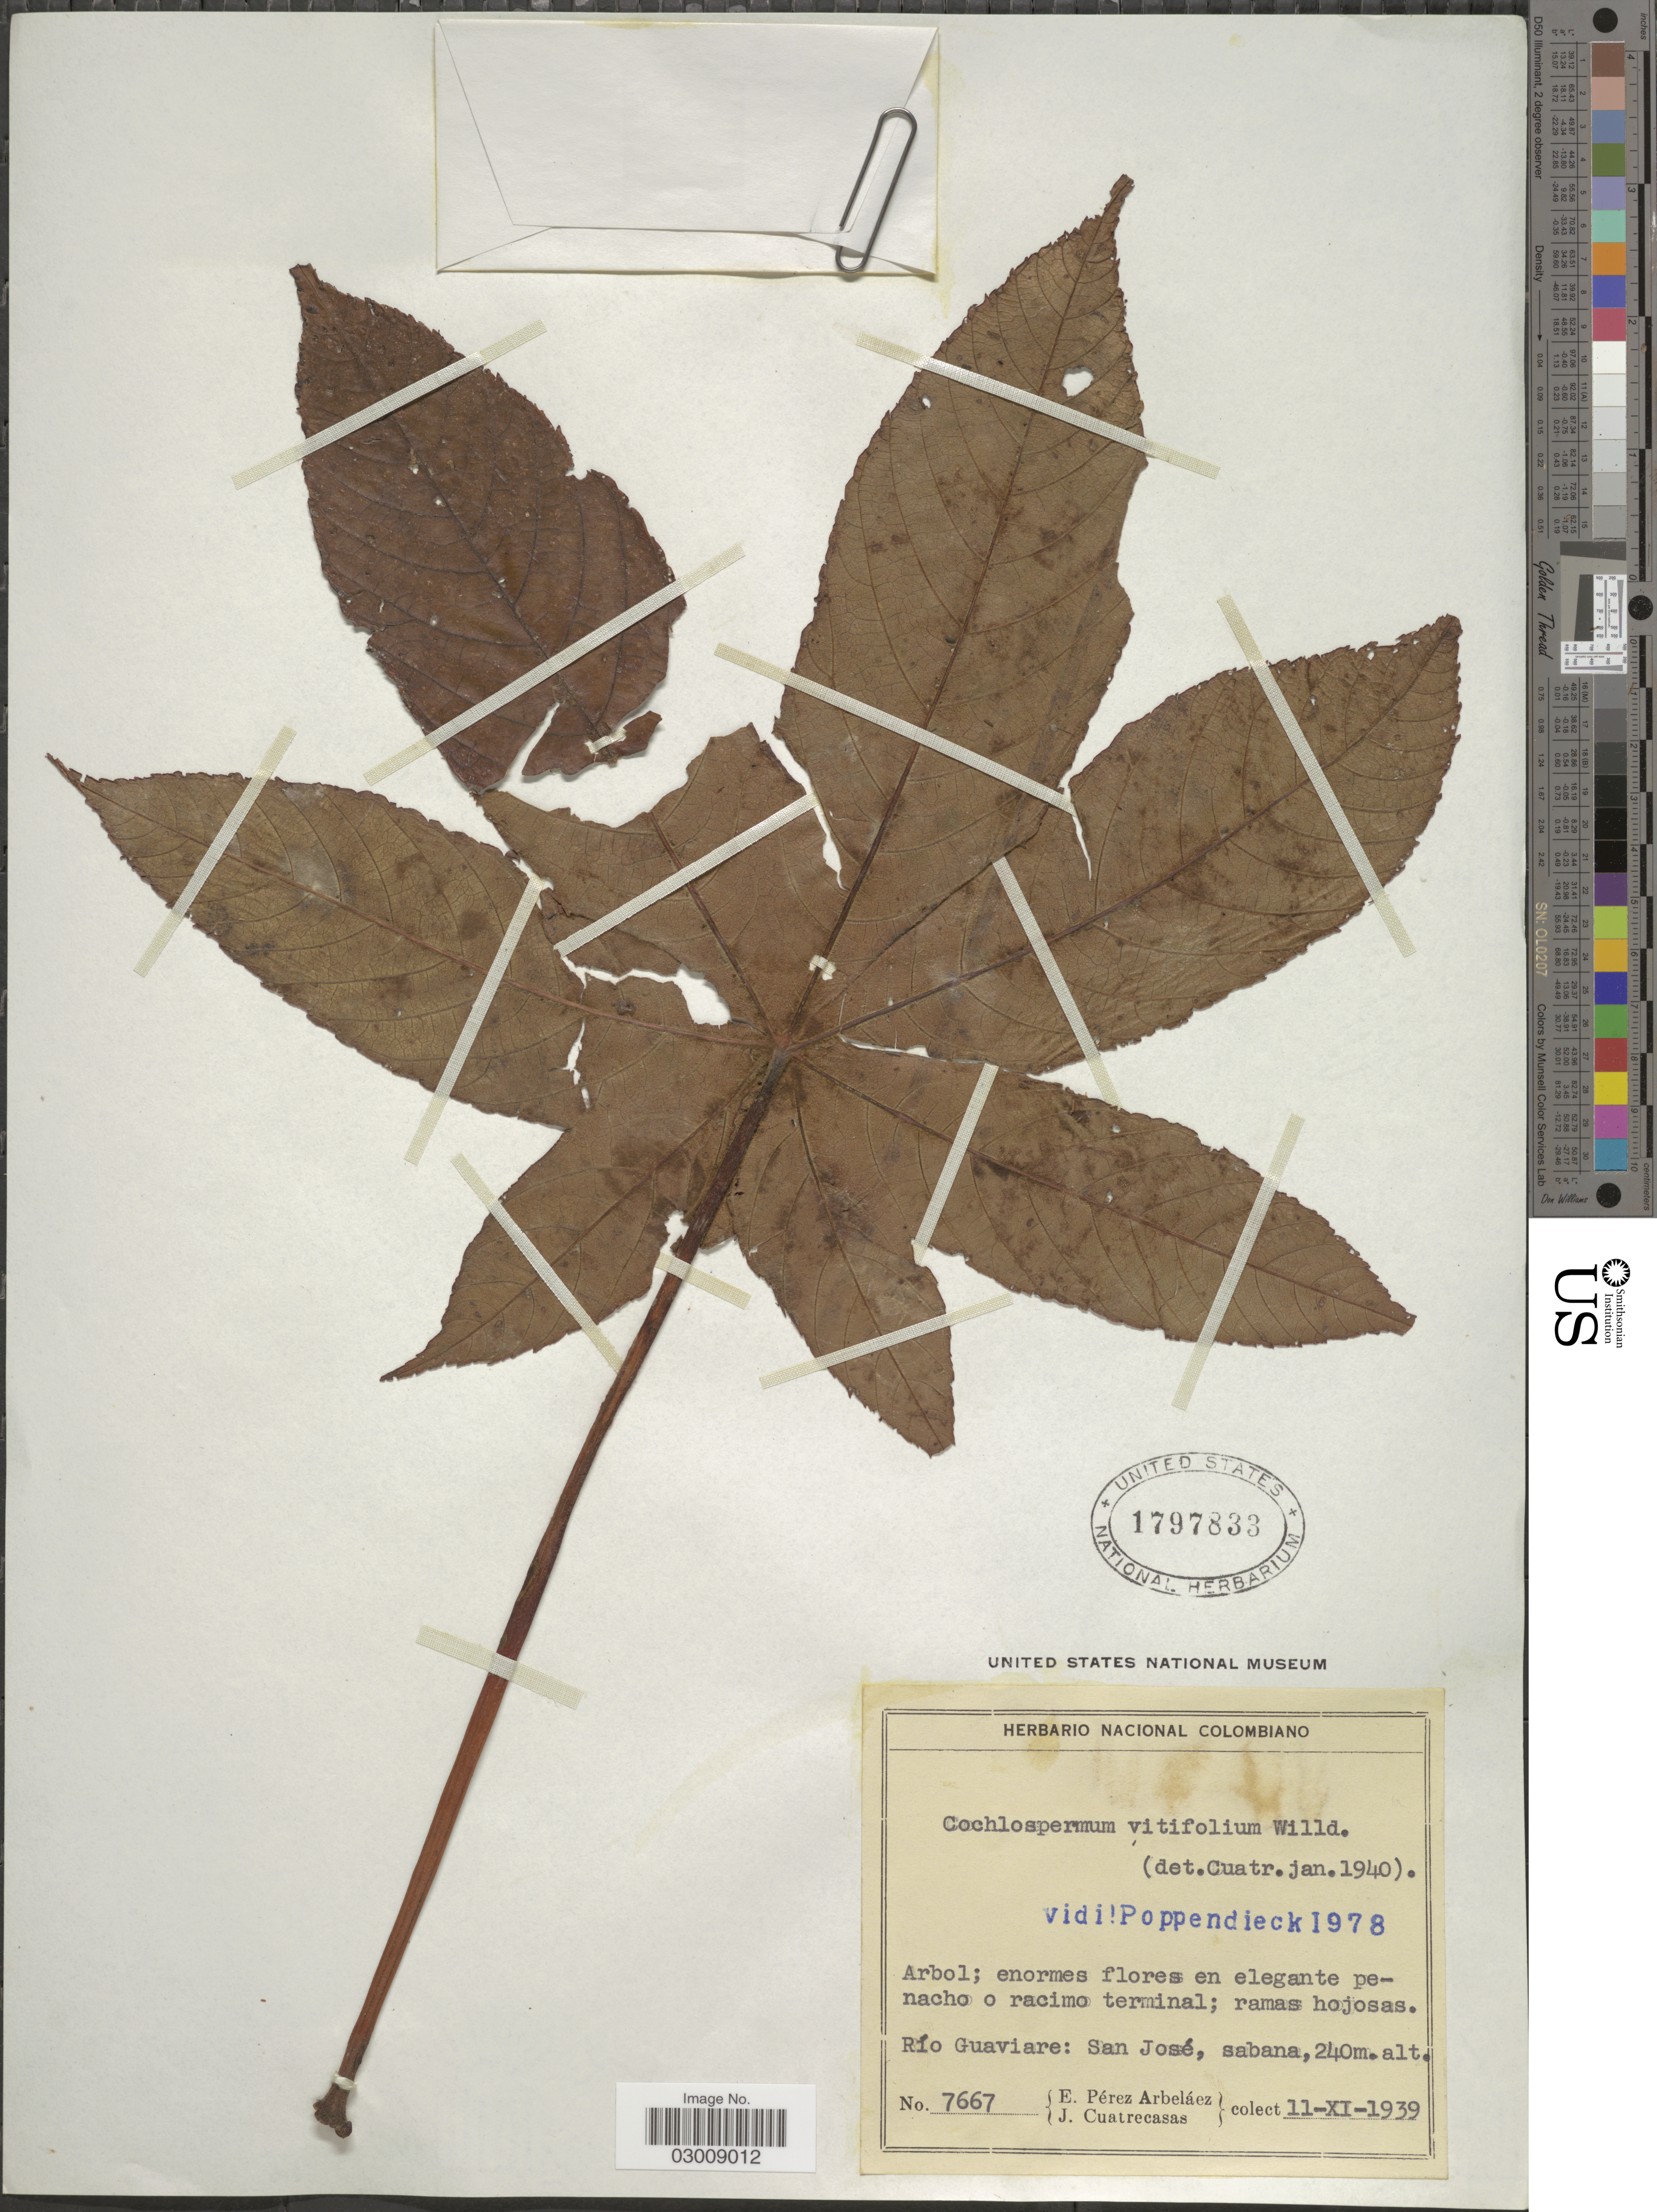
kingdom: Plantae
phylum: Tracheophyta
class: Magnoliopsida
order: Malvales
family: Cochlospermaceae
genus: Cochlospermum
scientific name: Cochlospermum vitifolium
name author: (Willd.) Spreng.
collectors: E. Pérez Arbeláez & J. Cuatrecasas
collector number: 7667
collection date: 1939-11-11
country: Colombia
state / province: Guaviare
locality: Río Guaviare: San José.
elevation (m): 240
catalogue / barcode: US 1797833